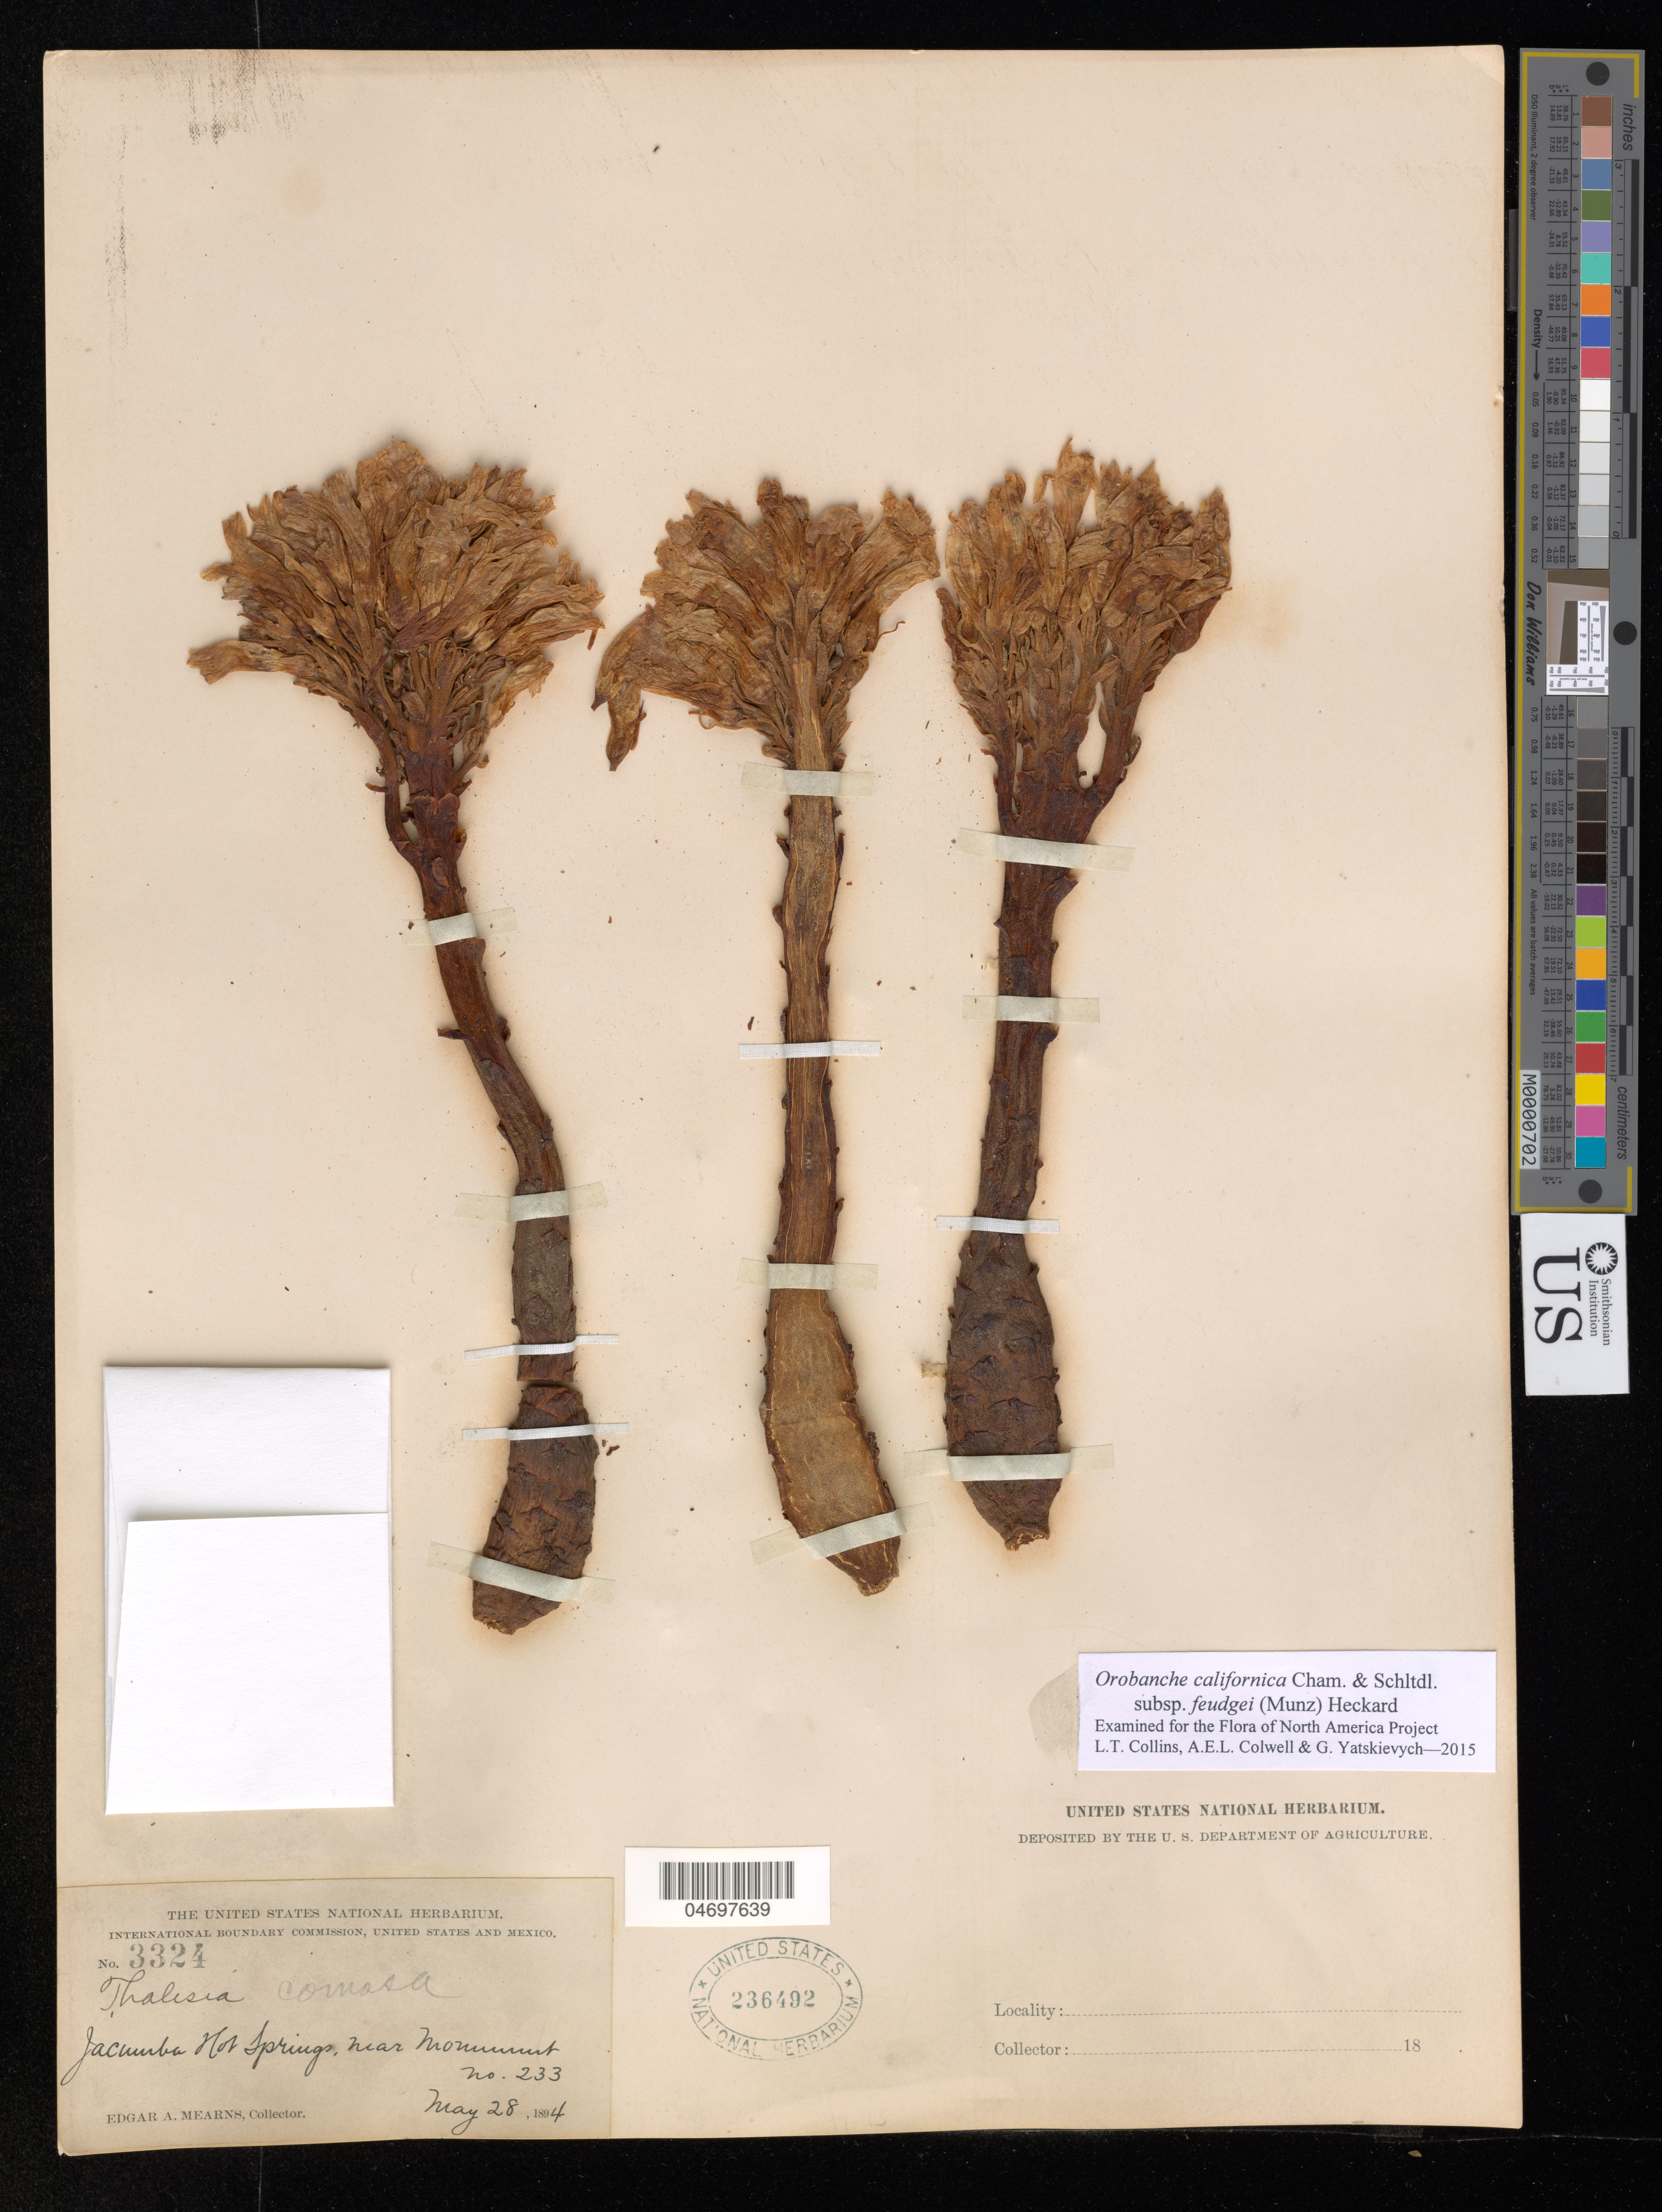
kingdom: Plantae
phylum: Tracheophyta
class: Magnoliopsida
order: Lamiales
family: Orobanchaceae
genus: Orobanche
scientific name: Orobanche californica subsp. feudgei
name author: (Munz) Heckard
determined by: Collins, L. T.; Colwell, A. E.; Yatskievych, G. A.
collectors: E. A. Mearns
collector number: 3324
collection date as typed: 28 May 1894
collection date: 1894-05-28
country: United States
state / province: California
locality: Jacumba Hot Springs, near monument no. 233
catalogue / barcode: US 236492